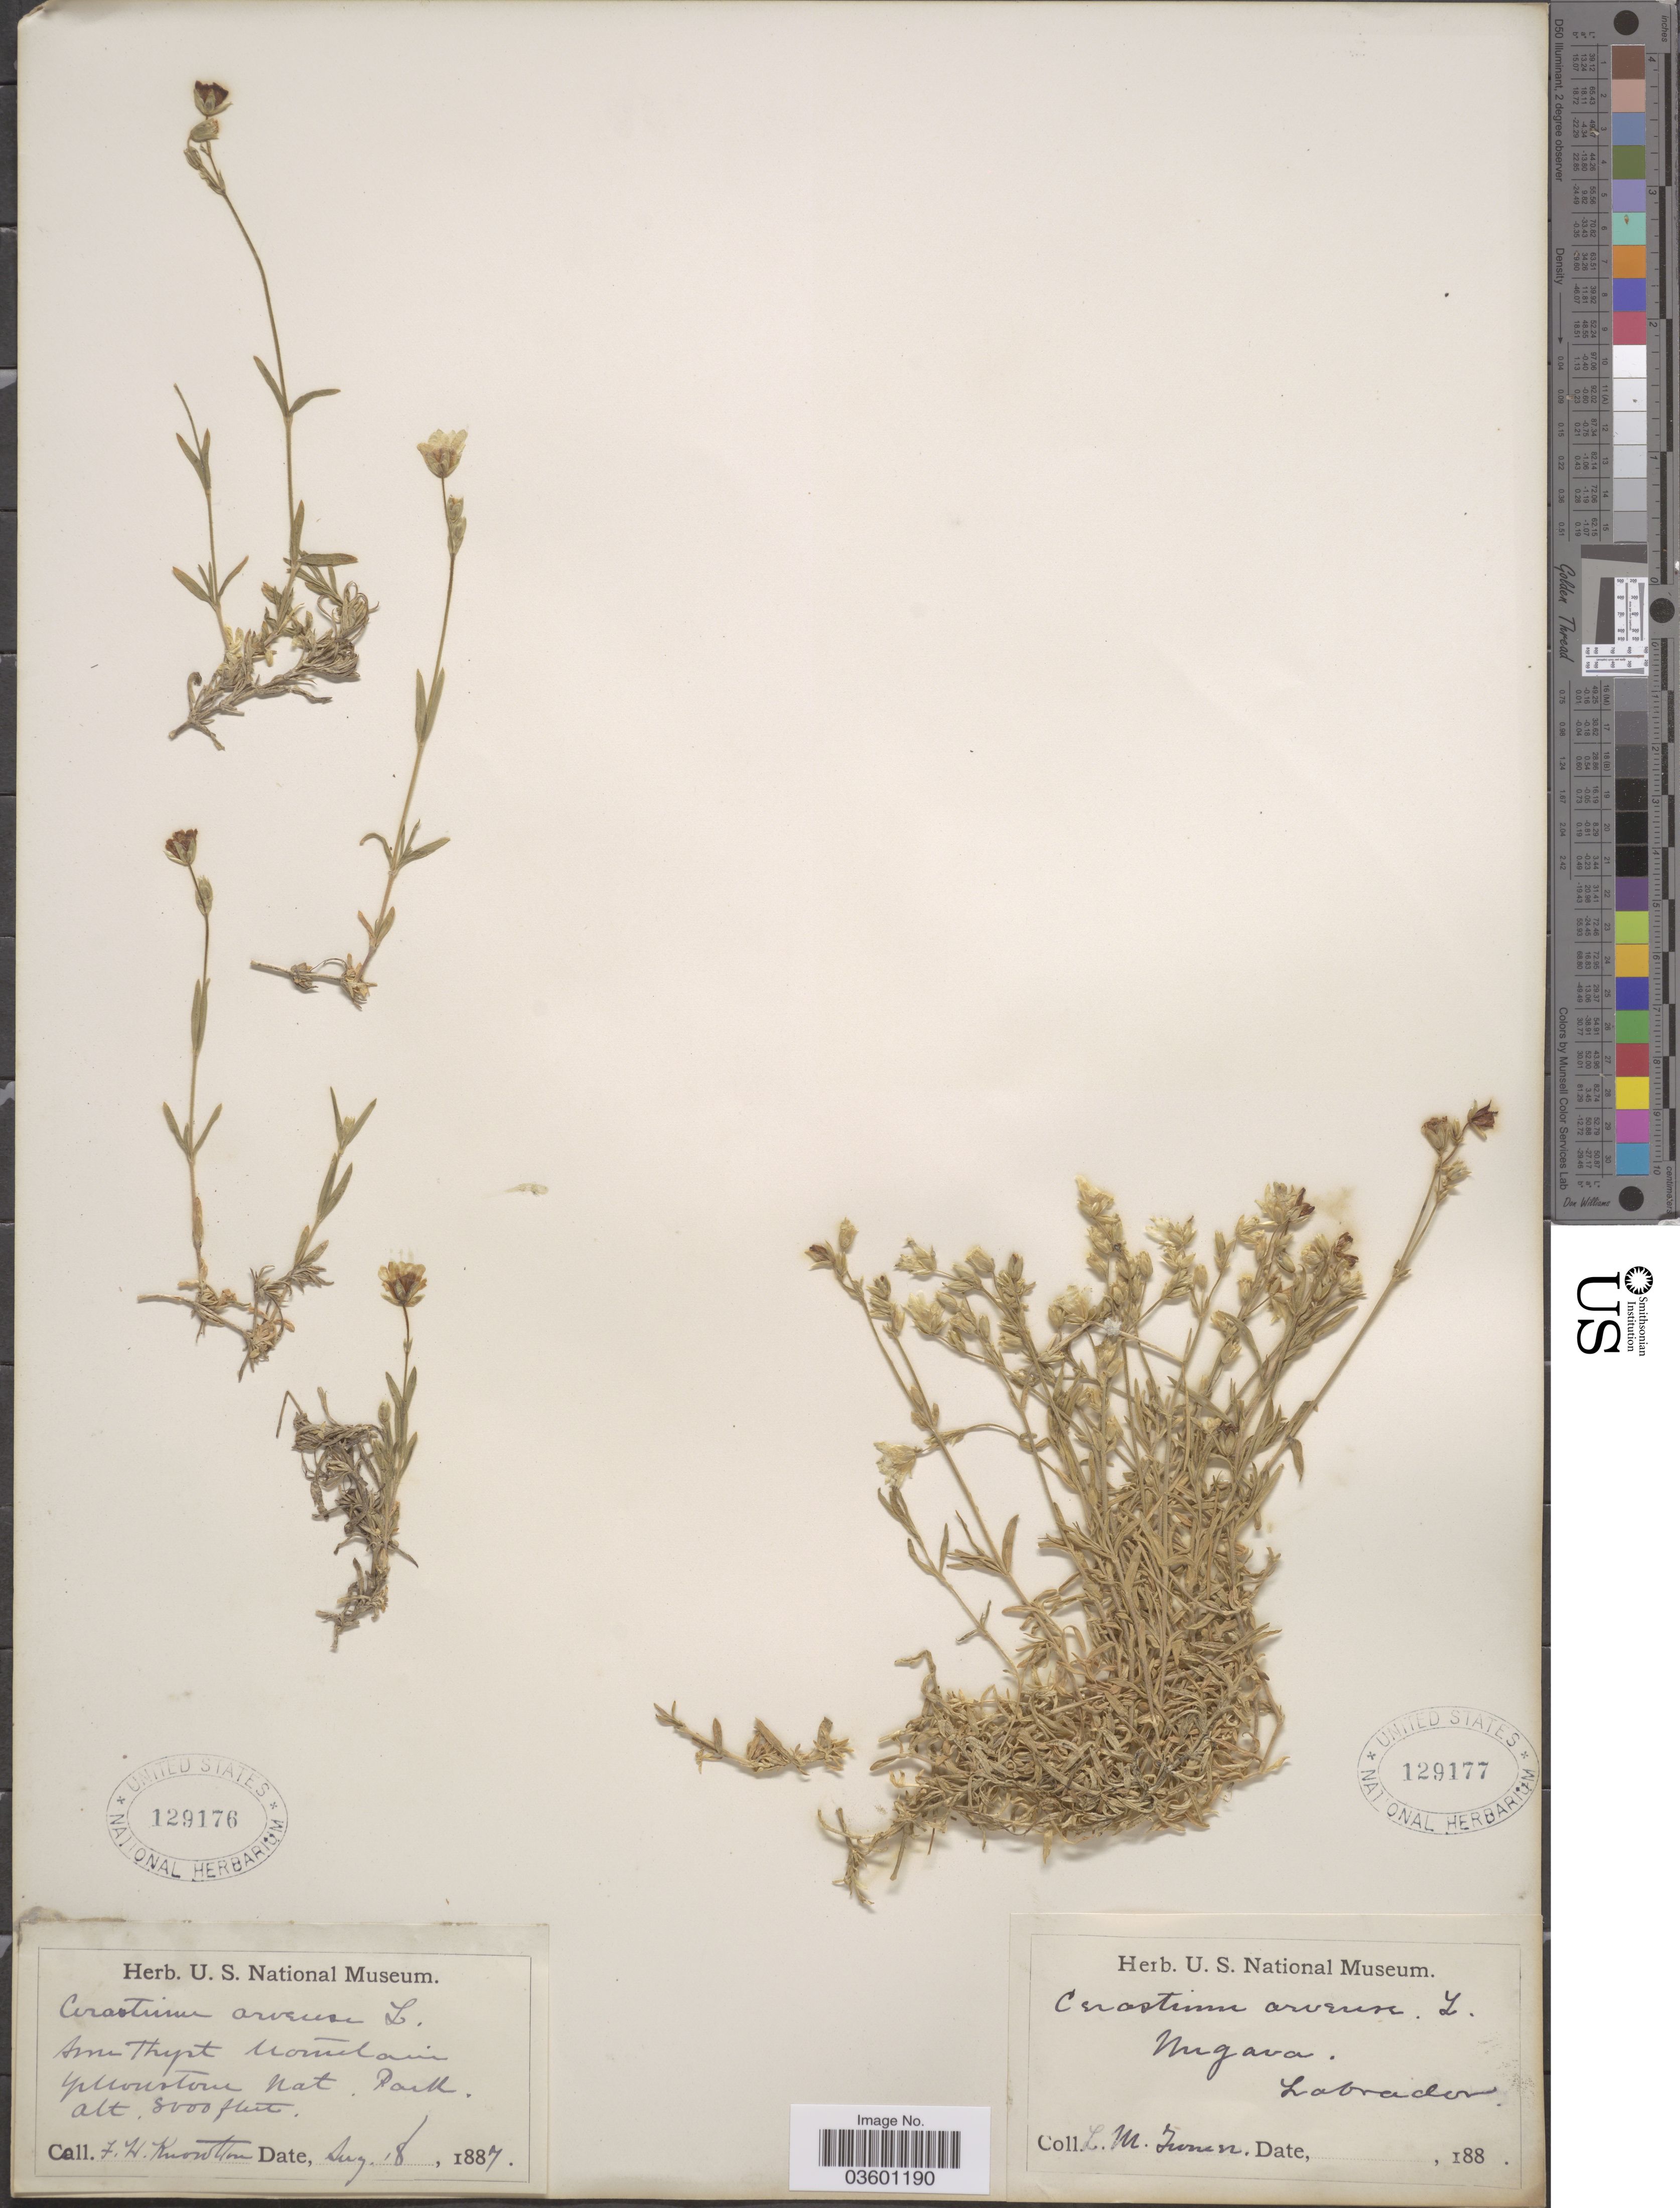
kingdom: Plantae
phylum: Tracheophyta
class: Magnoliopsida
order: Caryophyllales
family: Caryophyllaceae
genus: Cerastium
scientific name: Cerastium arvense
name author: L.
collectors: L. M. Turner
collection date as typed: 188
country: Canada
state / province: Newfoundland and Labrador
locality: Ungava. Labrador.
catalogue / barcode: US 129177-2